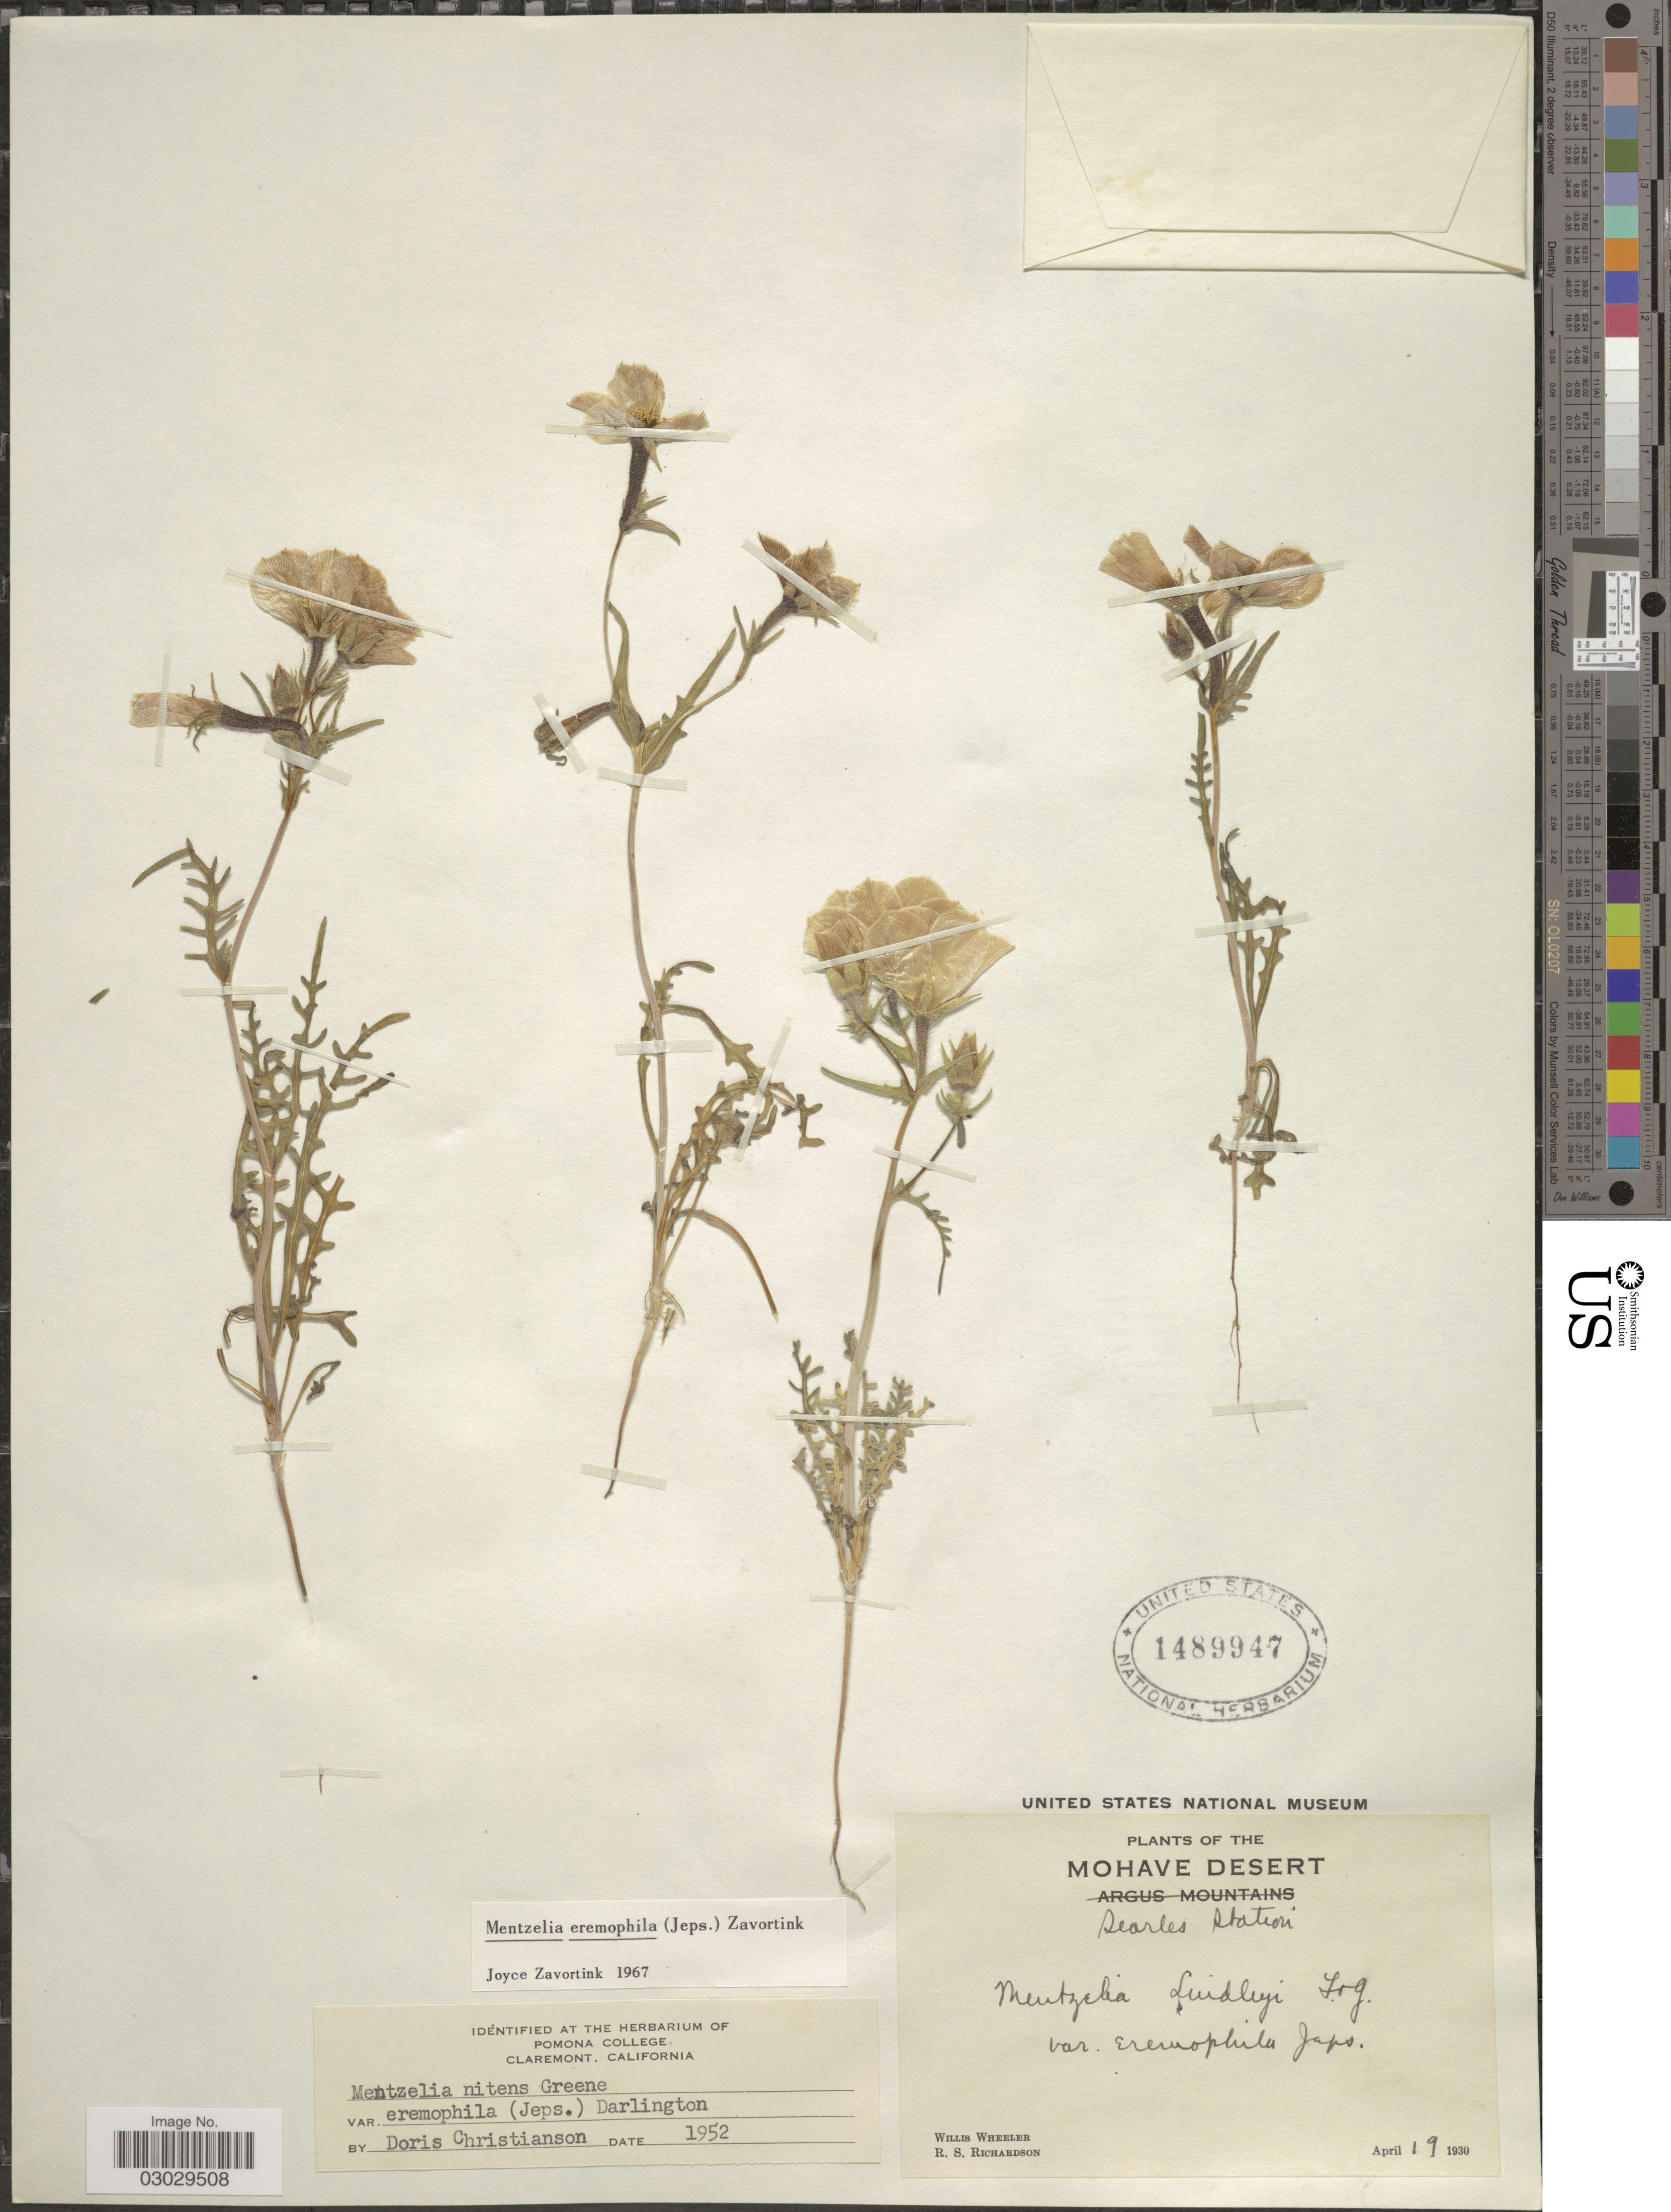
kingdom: Plantae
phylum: Tracheophyta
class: Magnoliopsida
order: Cornales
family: Loasaceae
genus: Mentzelia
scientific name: Mentzelia eremophila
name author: (Jeps.) H.J. Thomps. & J.E. Roberts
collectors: W. Wheeler & R. Richardson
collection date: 1930-04-19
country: United States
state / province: California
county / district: Kern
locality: Mohave Desert. Searles Station.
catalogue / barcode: US 1489947